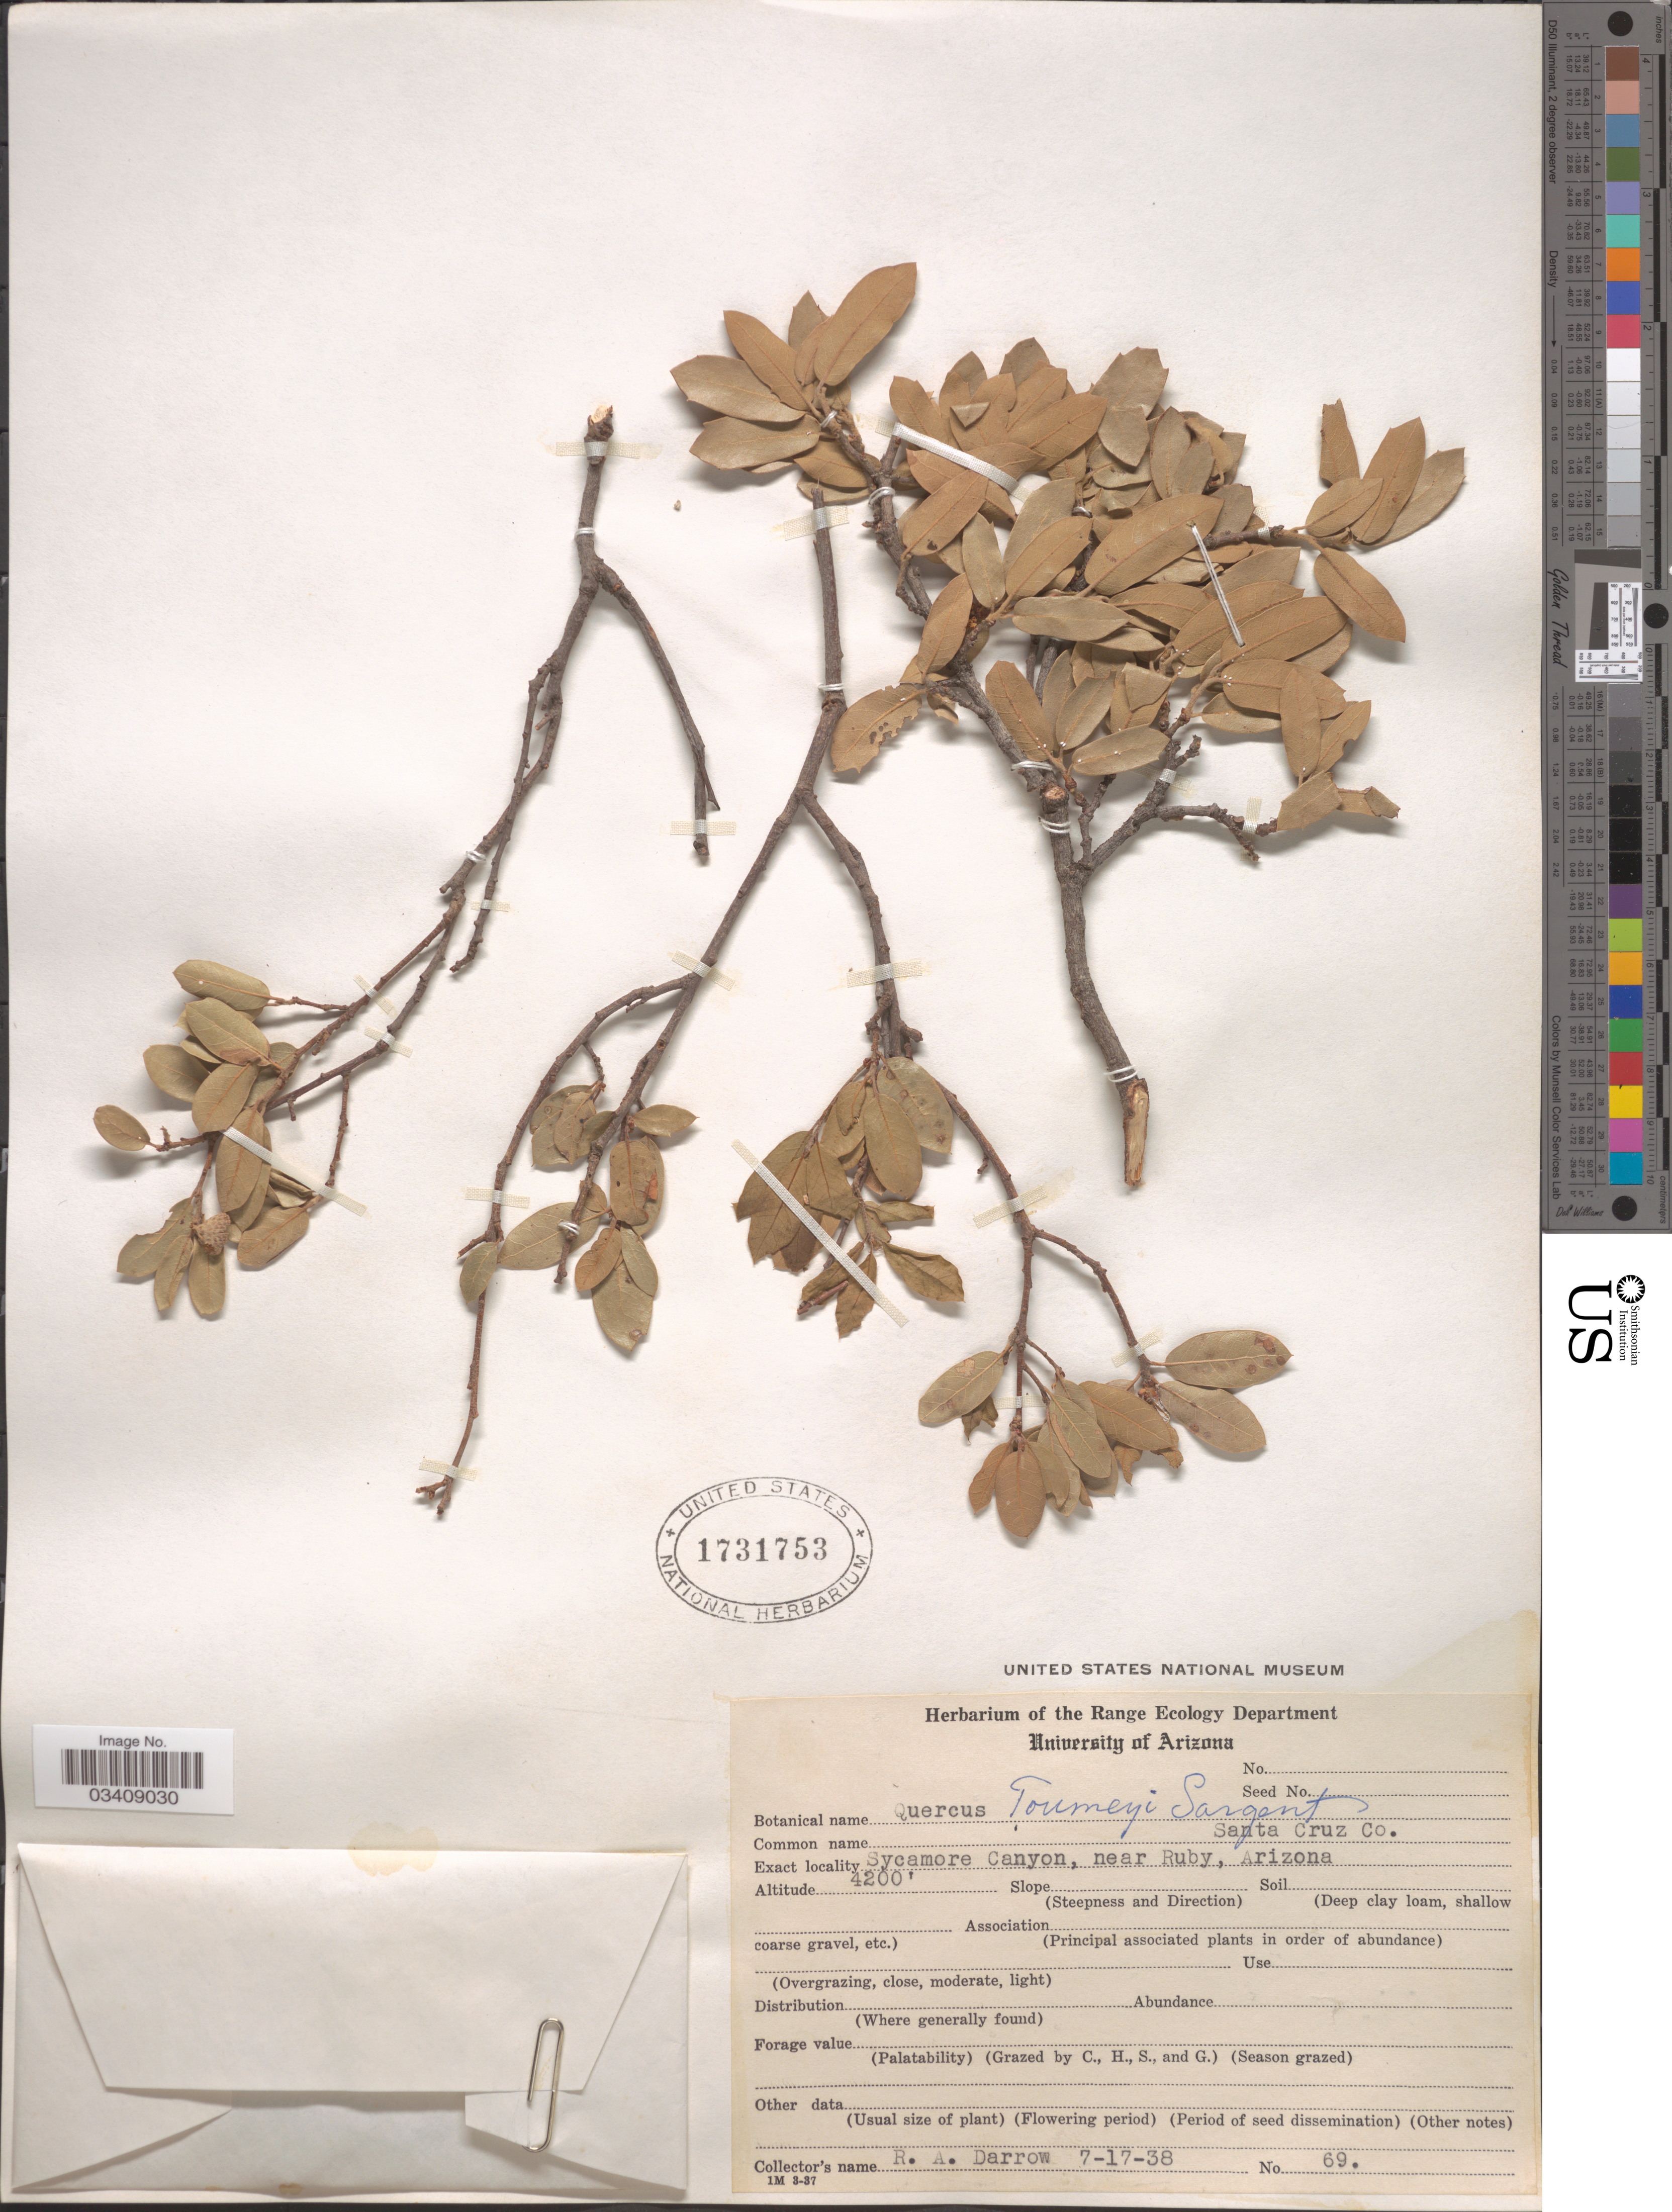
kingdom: Plantae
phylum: Tracheophyta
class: Magnoliopsida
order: Fagales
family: Fagaceae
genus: Quercus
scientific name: Quercus toumeyi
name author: Sarg.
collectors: R. A. Darrow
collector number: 69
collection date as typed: Transcribed d/m/y: 17/7/38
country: United States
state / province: Arizona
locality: Santa Cruz Co. Sycamore Canyon, near Ruby.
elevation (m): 1280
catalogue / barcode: US 1731753